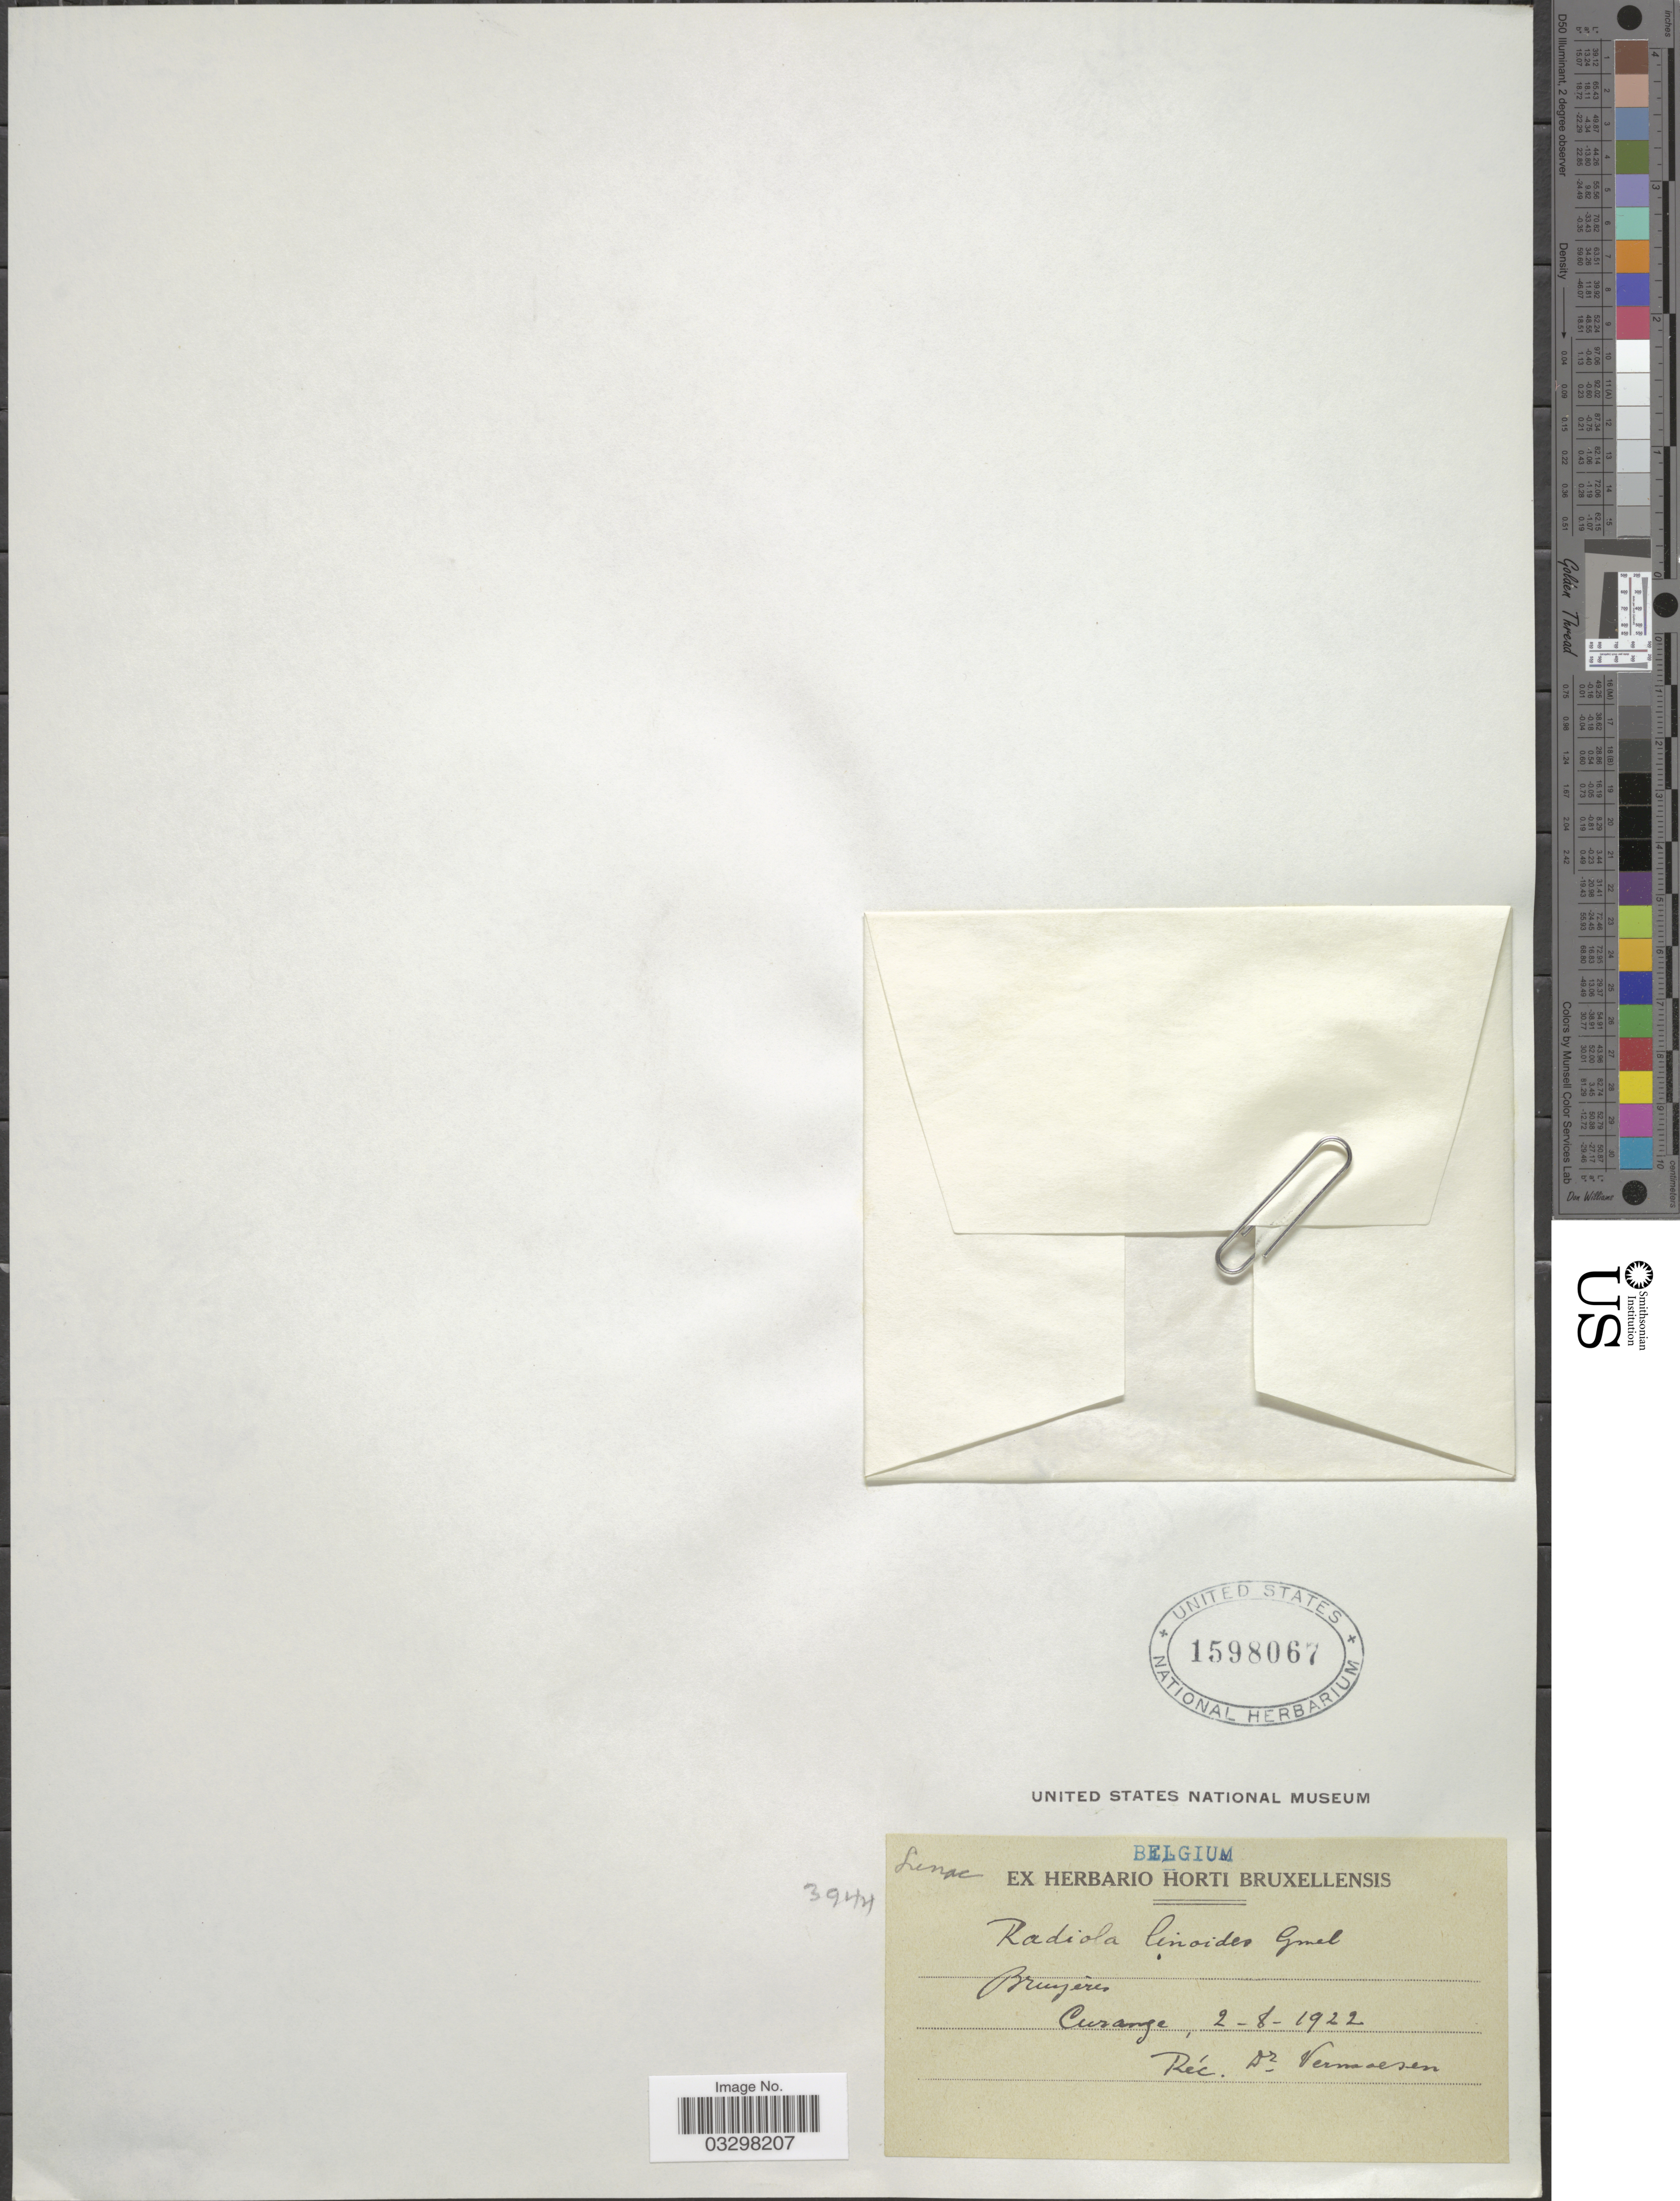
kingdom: Plantae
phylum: Tracheophyta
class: Magnoliopsida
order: Malpighiales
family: Linaceae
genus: Radiola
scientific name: Radiola linoides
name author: Roth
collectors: ex herb. Horti Bruxellensis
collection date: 1922-08-02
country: Belgium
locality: Bruyéres. Curange [interpreted].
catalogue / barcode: US 1598067